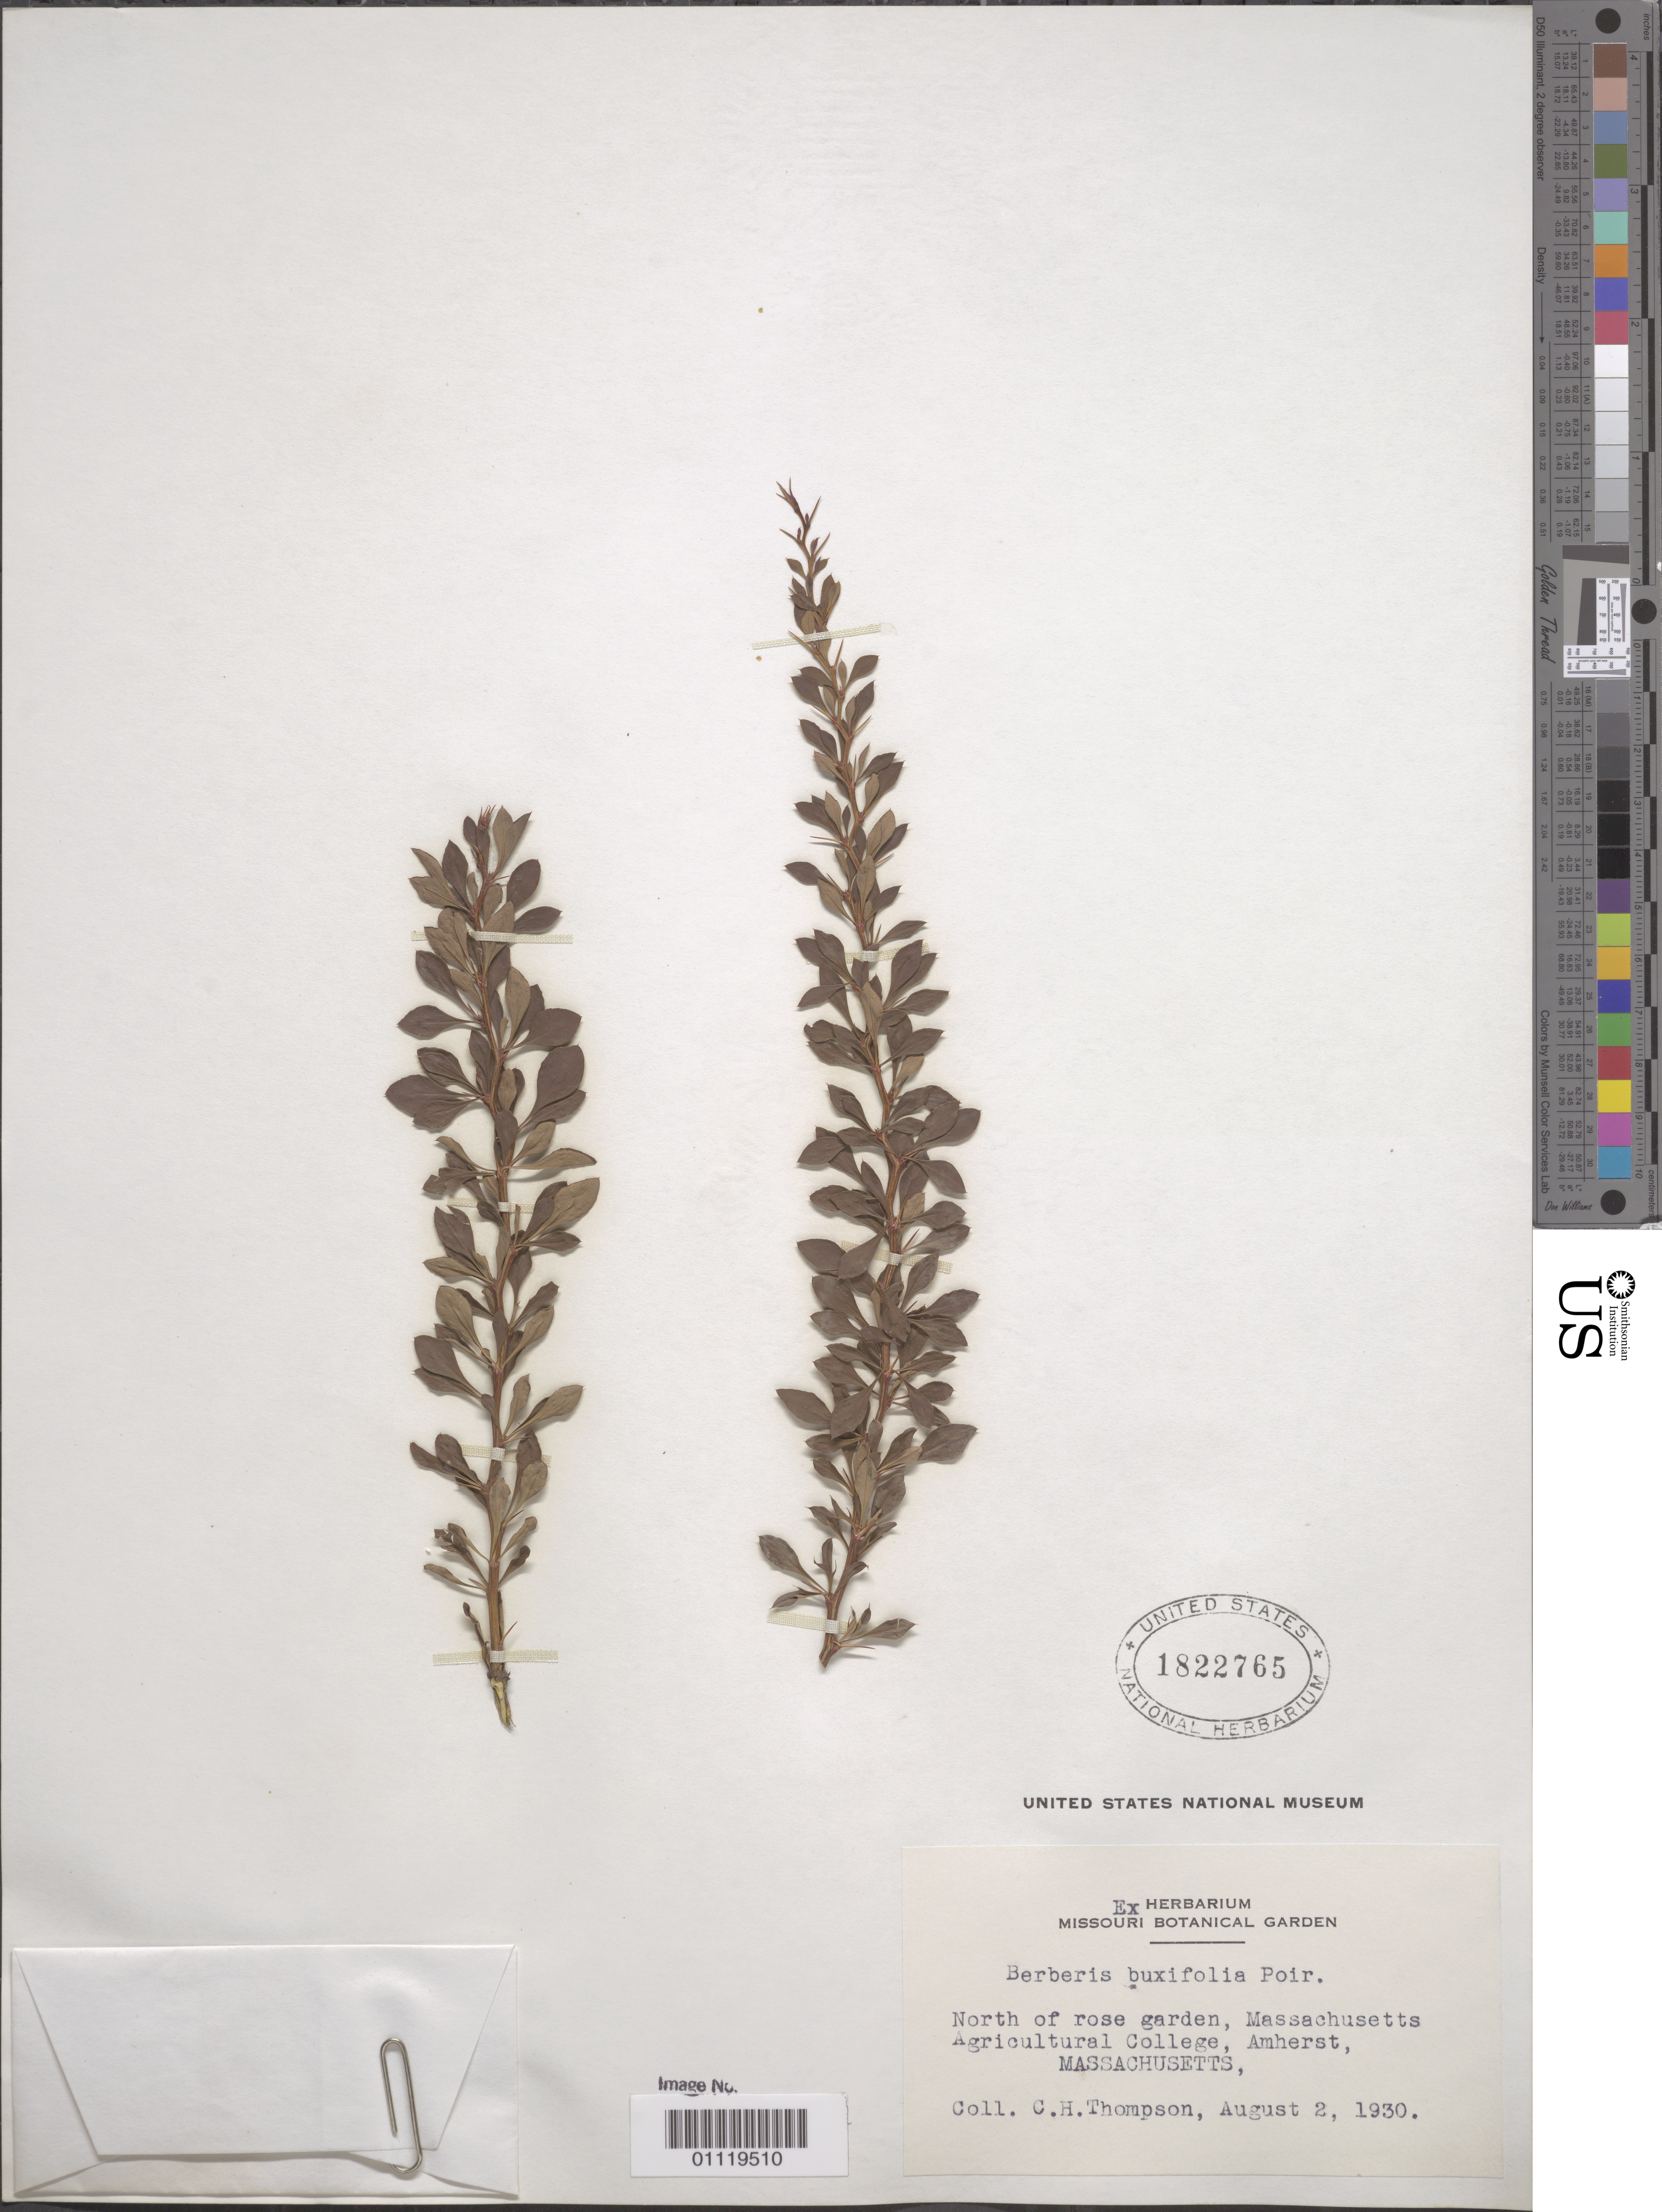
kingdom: Plantae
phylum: Tracheophyta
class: Magnoliopsida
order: Ranunculales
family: Berberidaceae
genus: Berberis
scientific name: Berberis buxifolia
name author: Lam.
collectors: C. H. Thompson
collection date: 1930-08-02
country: United States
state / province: Massachusetts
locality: North of rose garden, Agricultural College, Amherst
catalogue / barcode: US 1822765